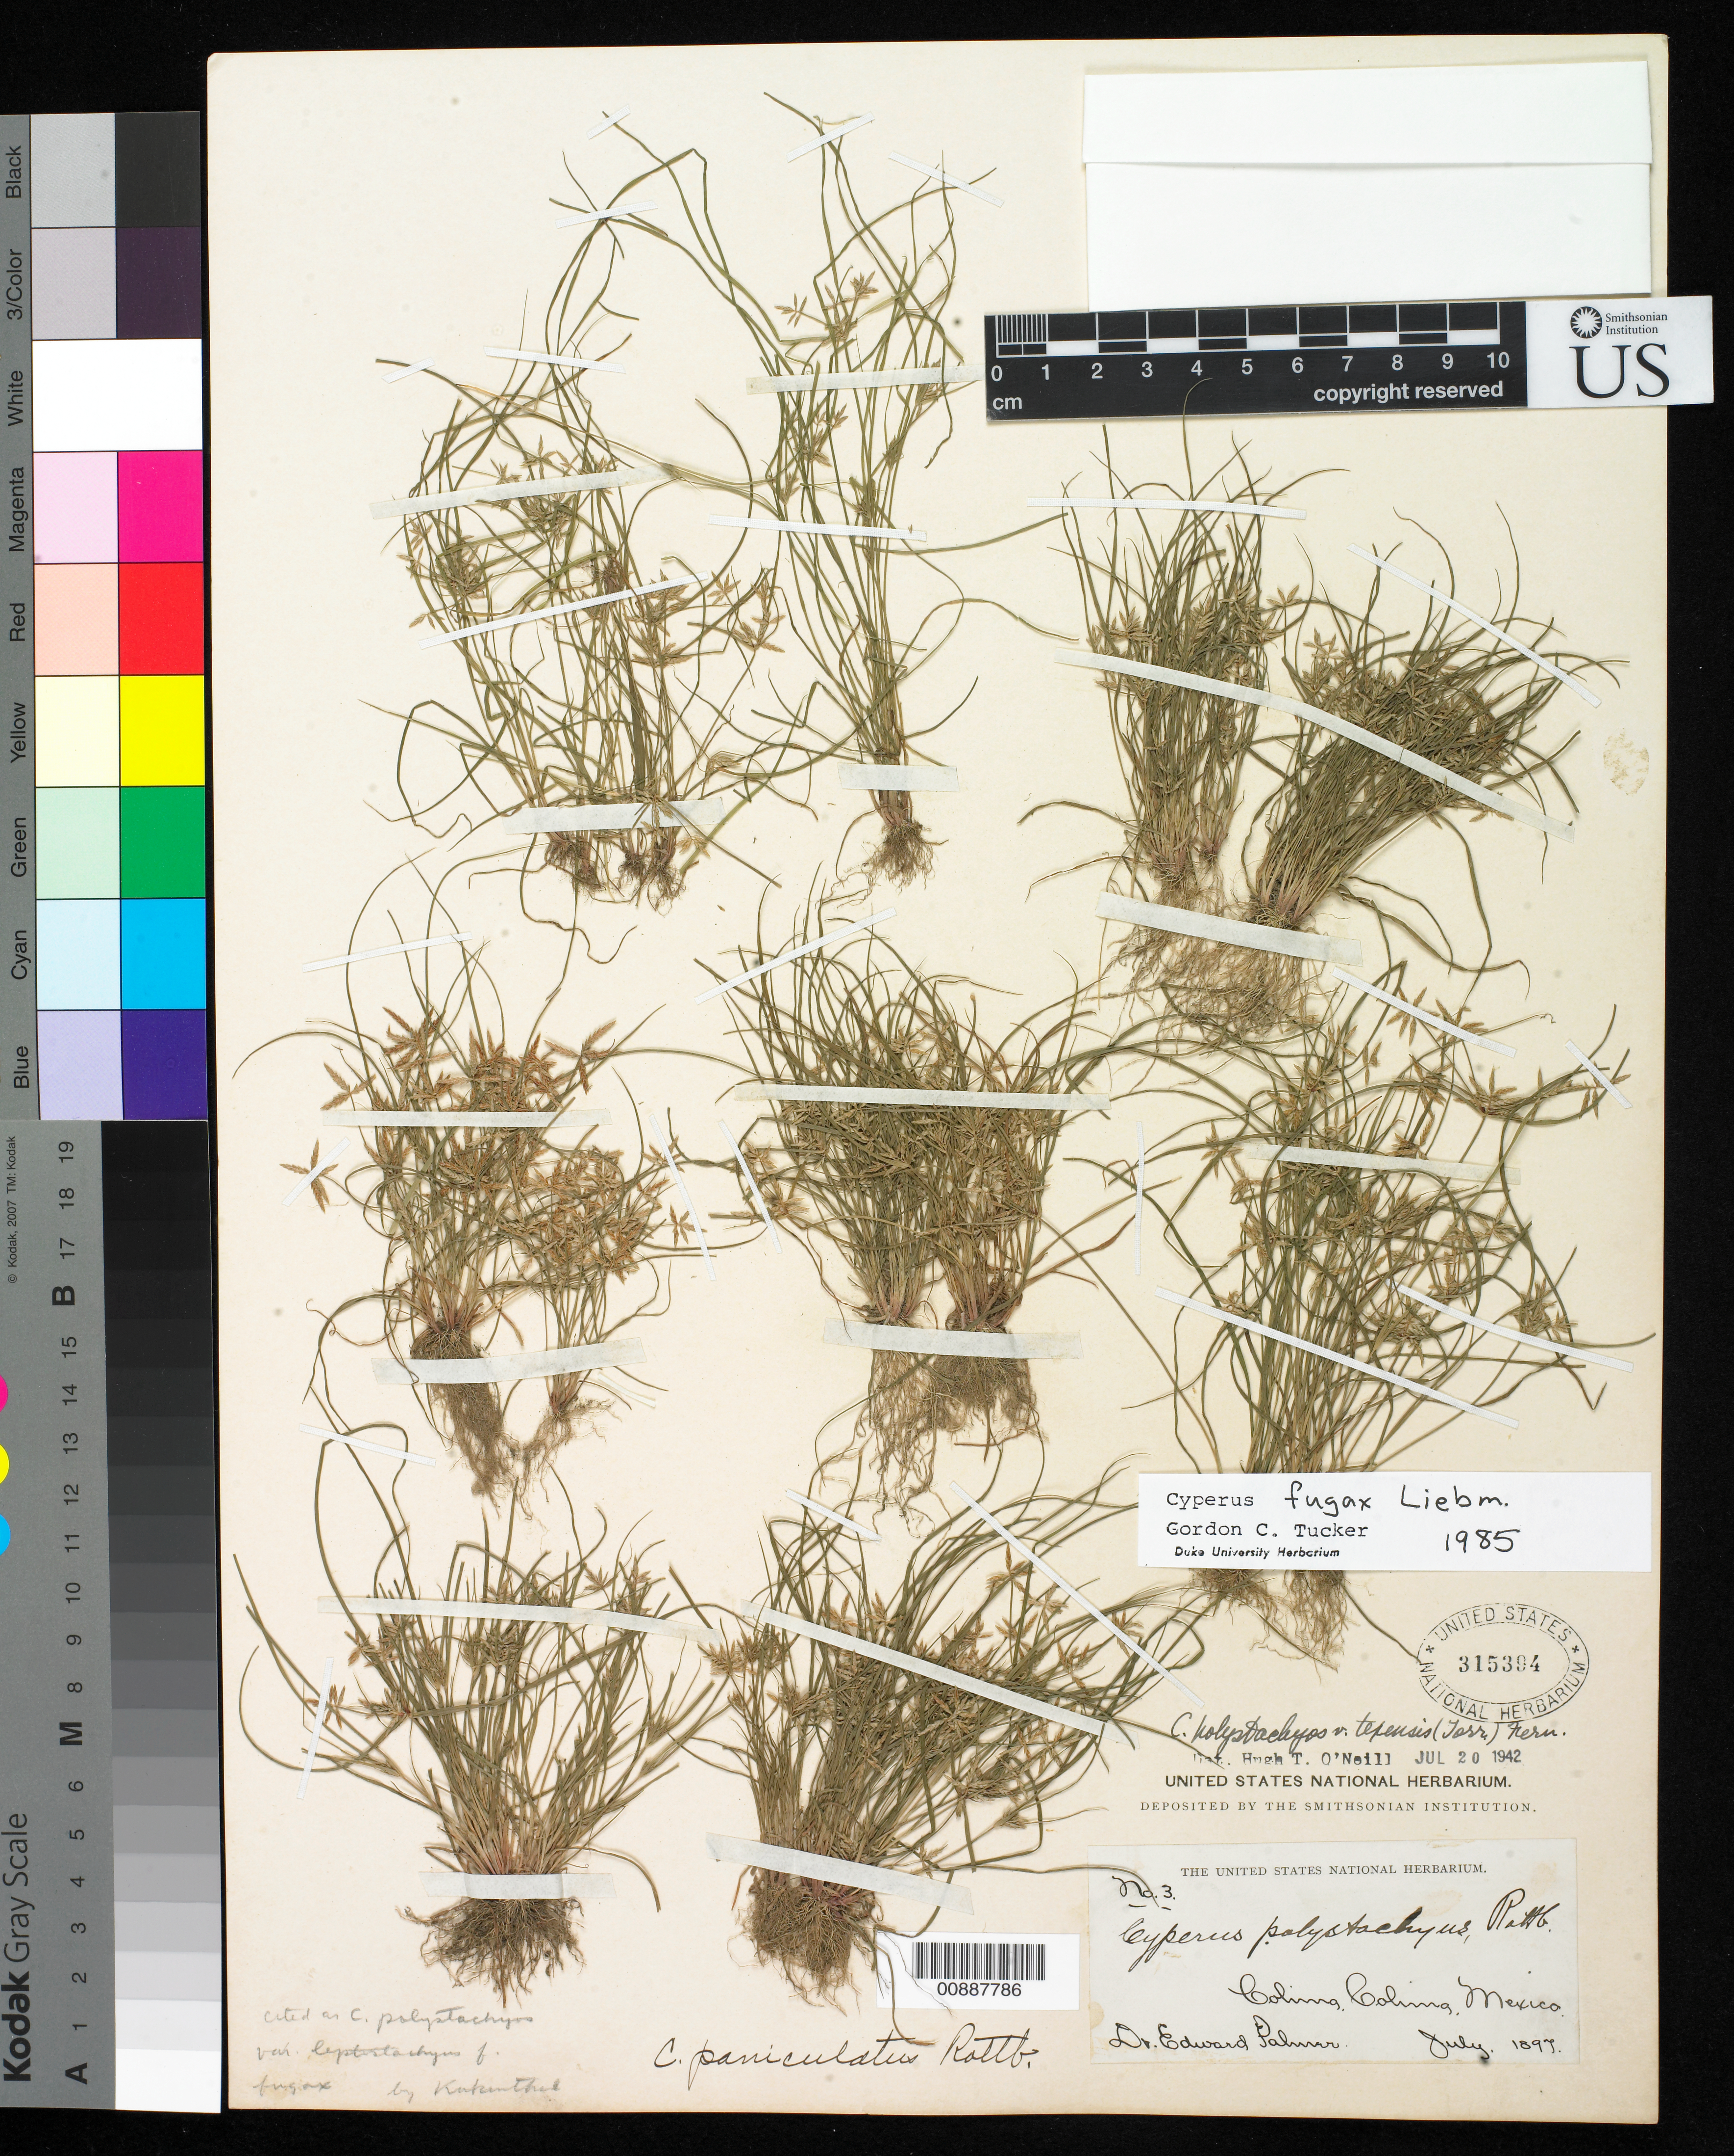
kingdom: Plantae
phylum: Tracheophyta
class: Liliopsida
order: Poales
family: Cyperaceae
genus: Cyperus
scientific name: Cyperus fugax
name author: Liebm.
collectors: E. Palmer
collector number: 3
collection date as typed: Jul 1897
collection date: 1897-07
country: Mexico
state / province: Colima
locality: Colima, Colima.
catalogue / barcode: US 315394